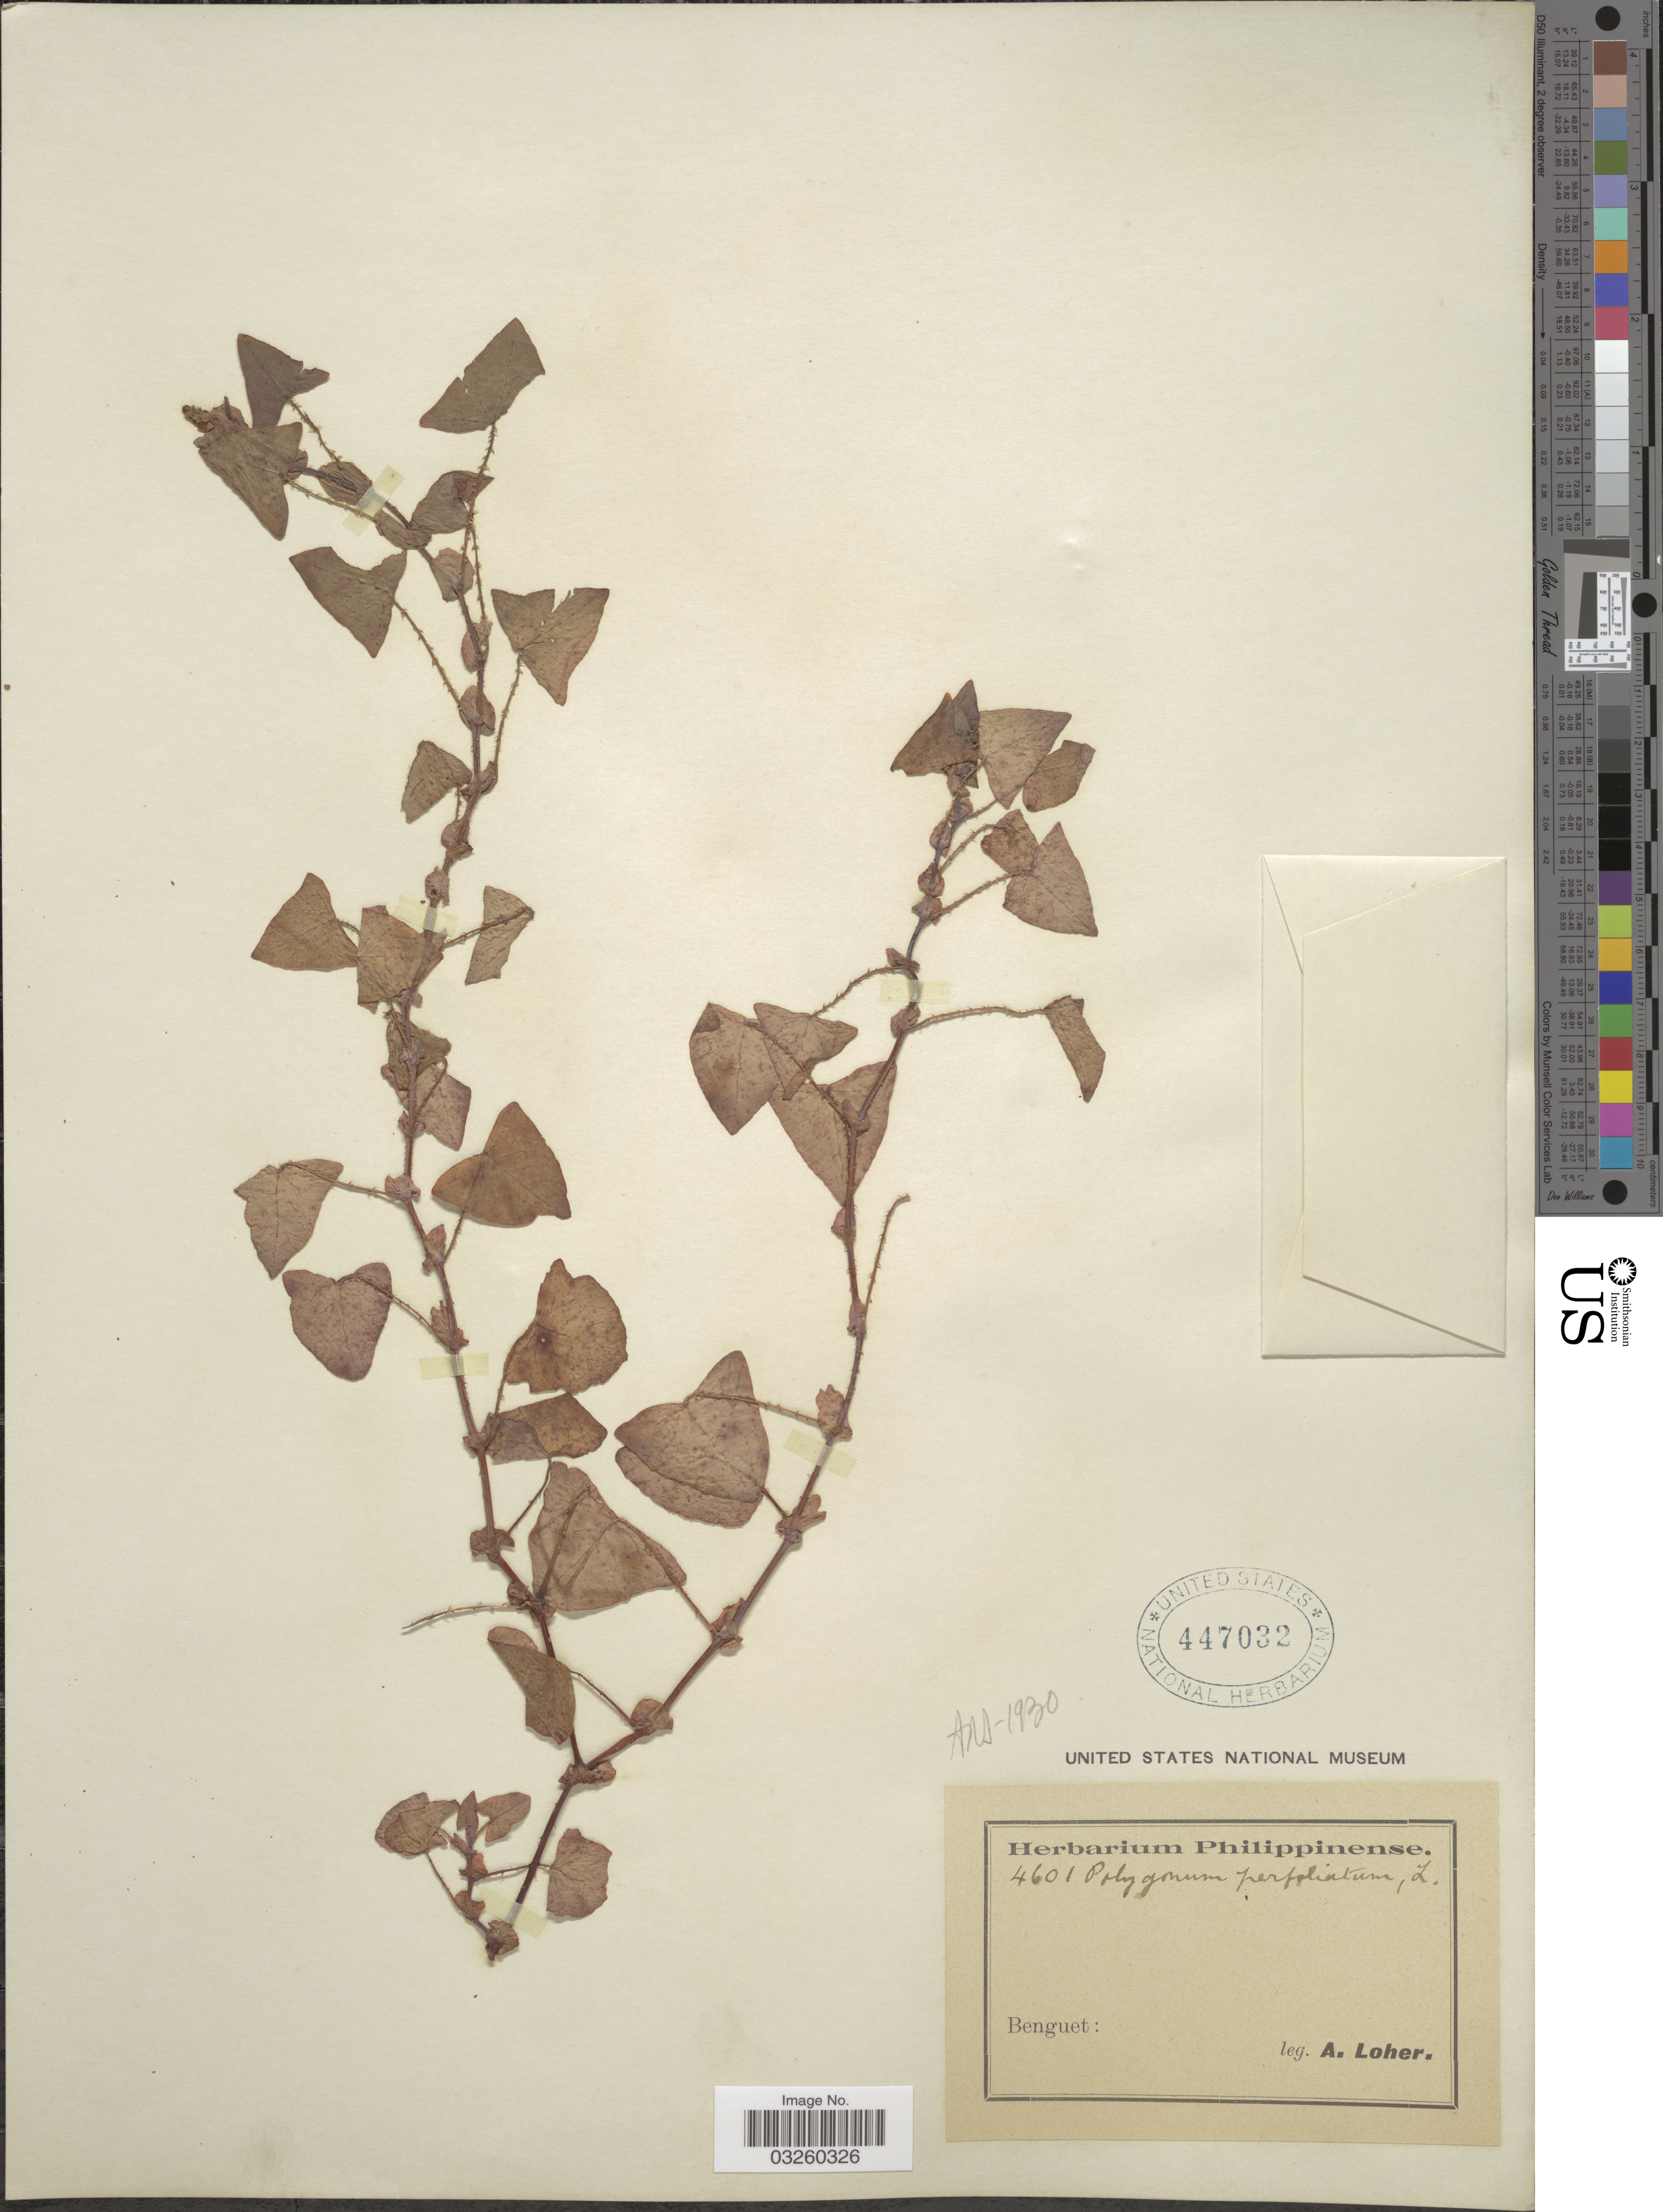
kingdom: Plantae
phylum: Tracheophyta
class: Magnoliopsida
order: Caryophyllales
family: Polygonaceae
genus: Polygonum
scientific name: Polygonum perfoliatum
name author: L.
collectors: A. Loher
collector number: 4601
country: Philippines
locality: Benguet.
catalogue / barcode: US 447032